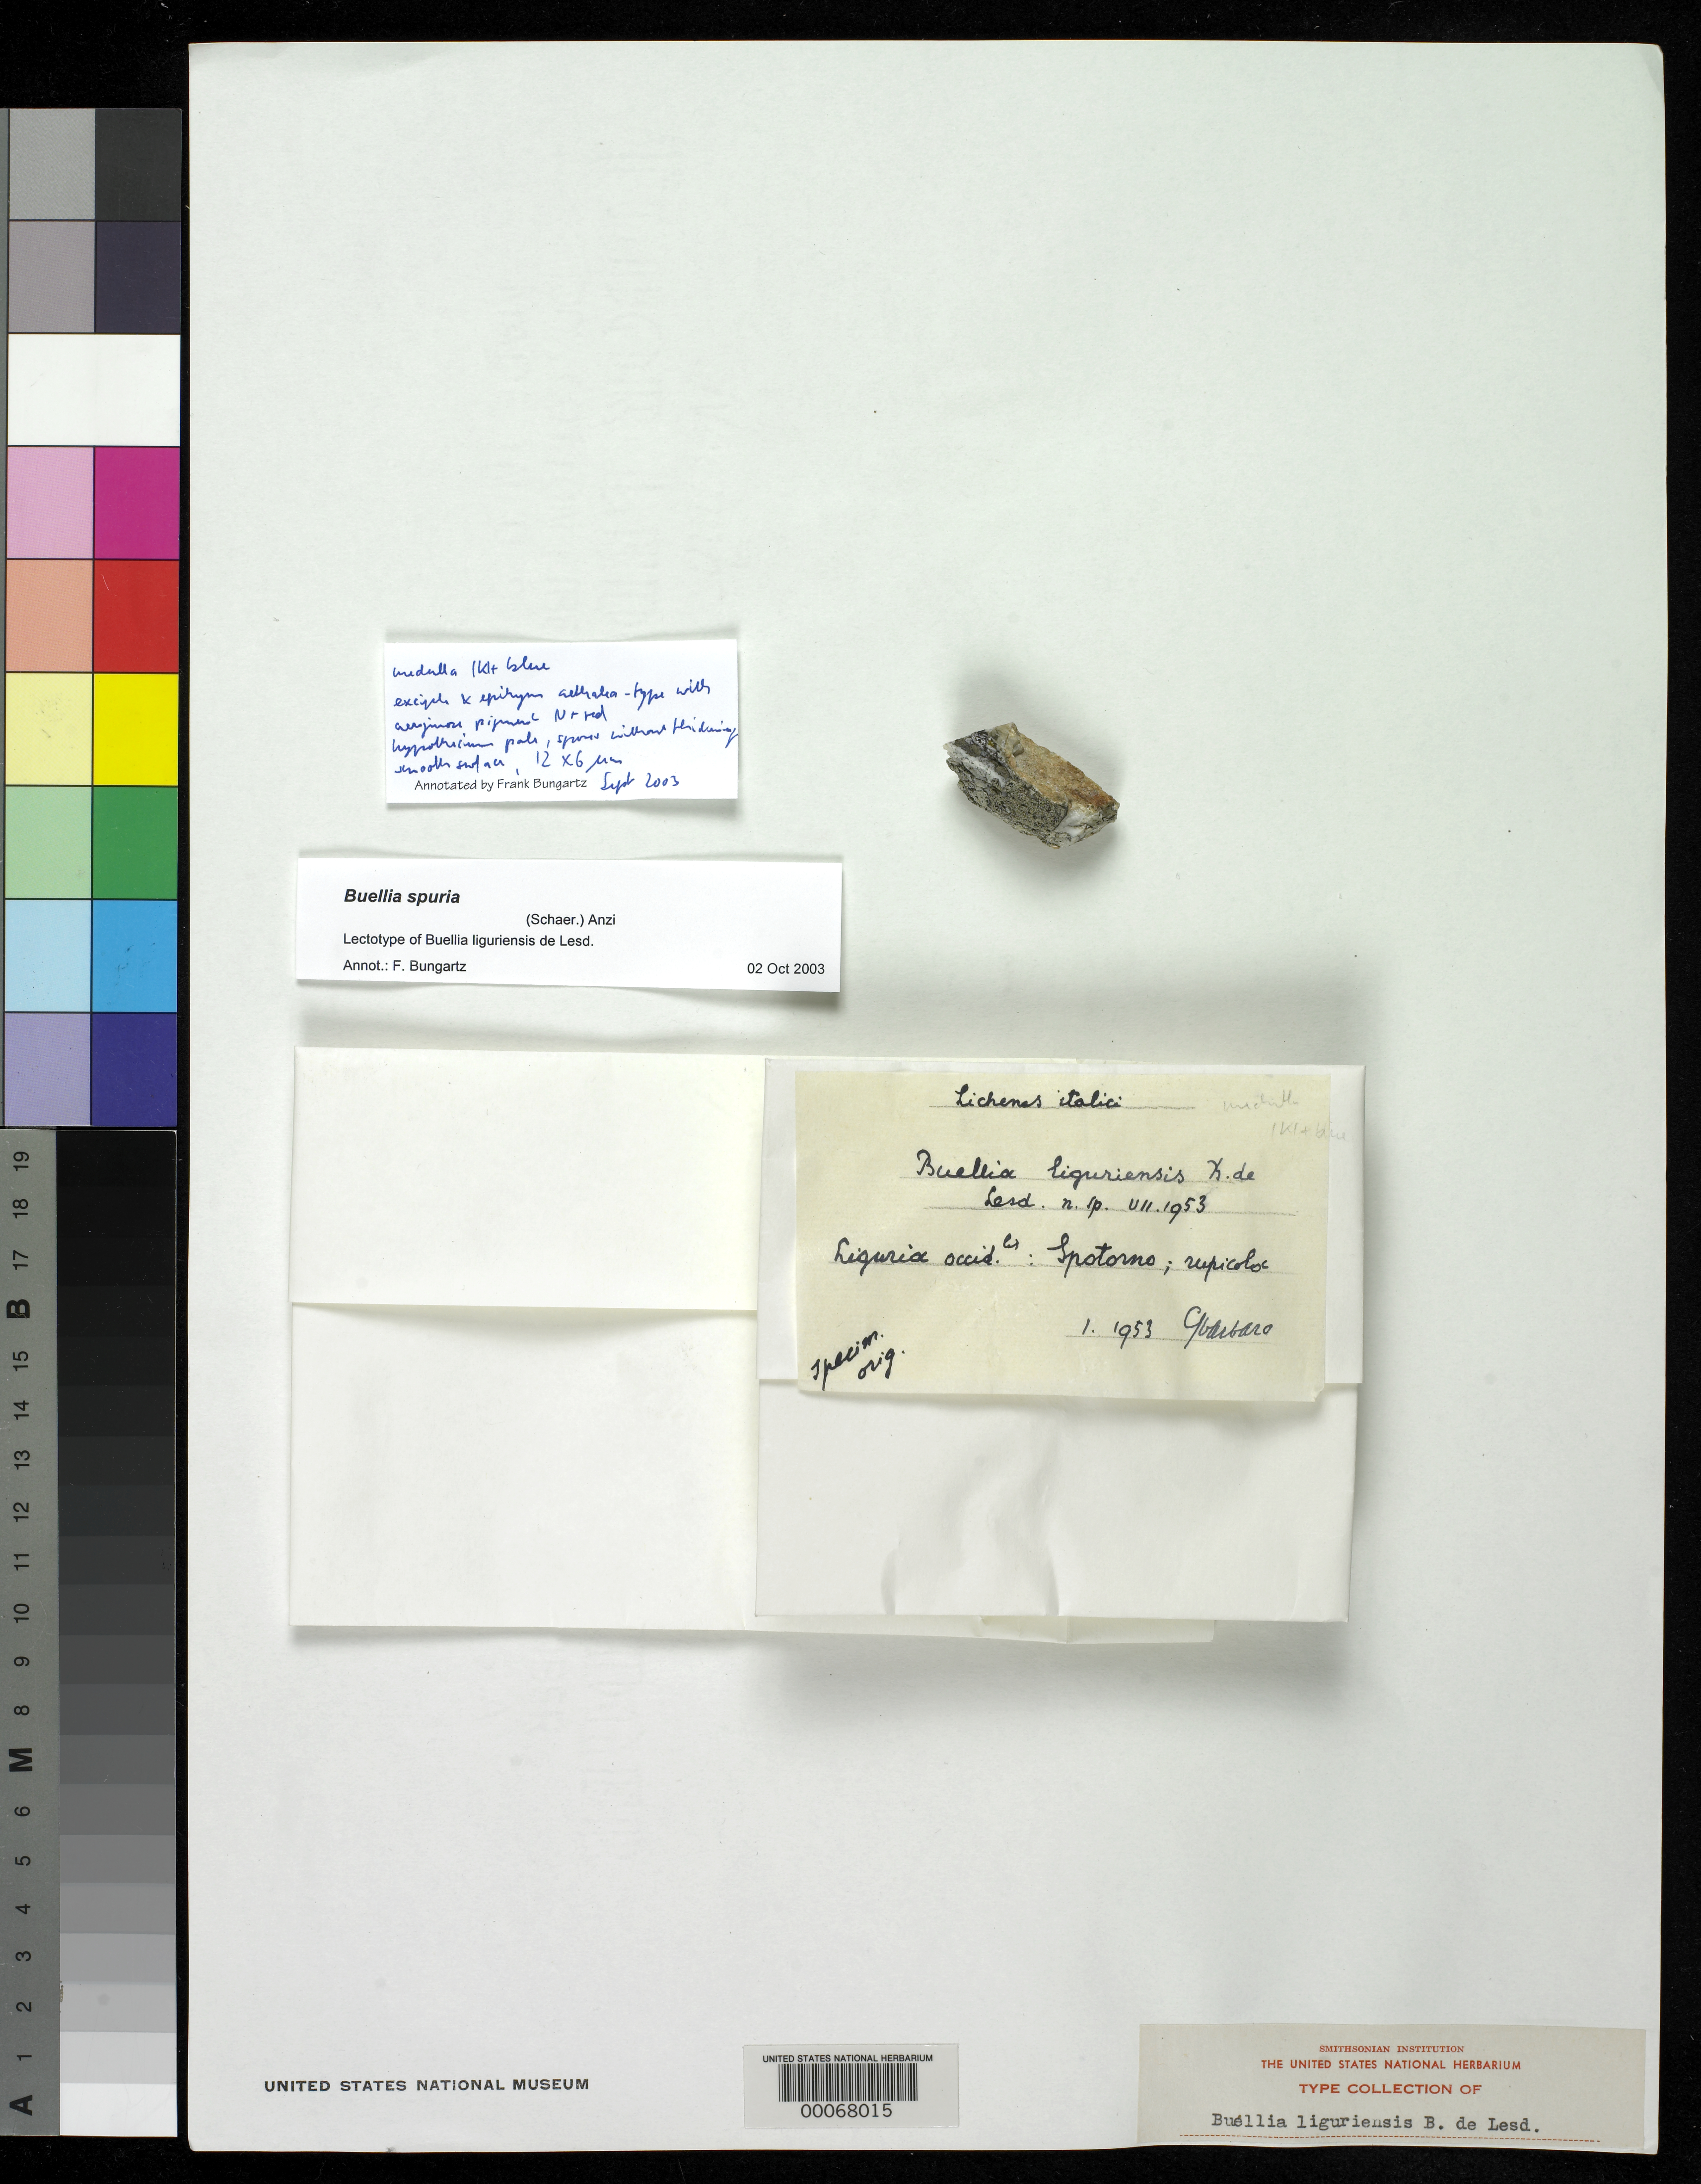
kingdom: Fungi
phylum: Ascomycota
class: Lecanoromycetes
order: Caliciales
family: Caliciaceae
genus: Buellia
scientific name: Buellia liguriensis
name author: B. de Lesd.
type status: Holotype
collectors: C. Sbarbaro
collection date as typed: Jan 1953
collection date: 1953-01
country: Italy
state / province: Liguria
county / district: Savona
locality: Savona.